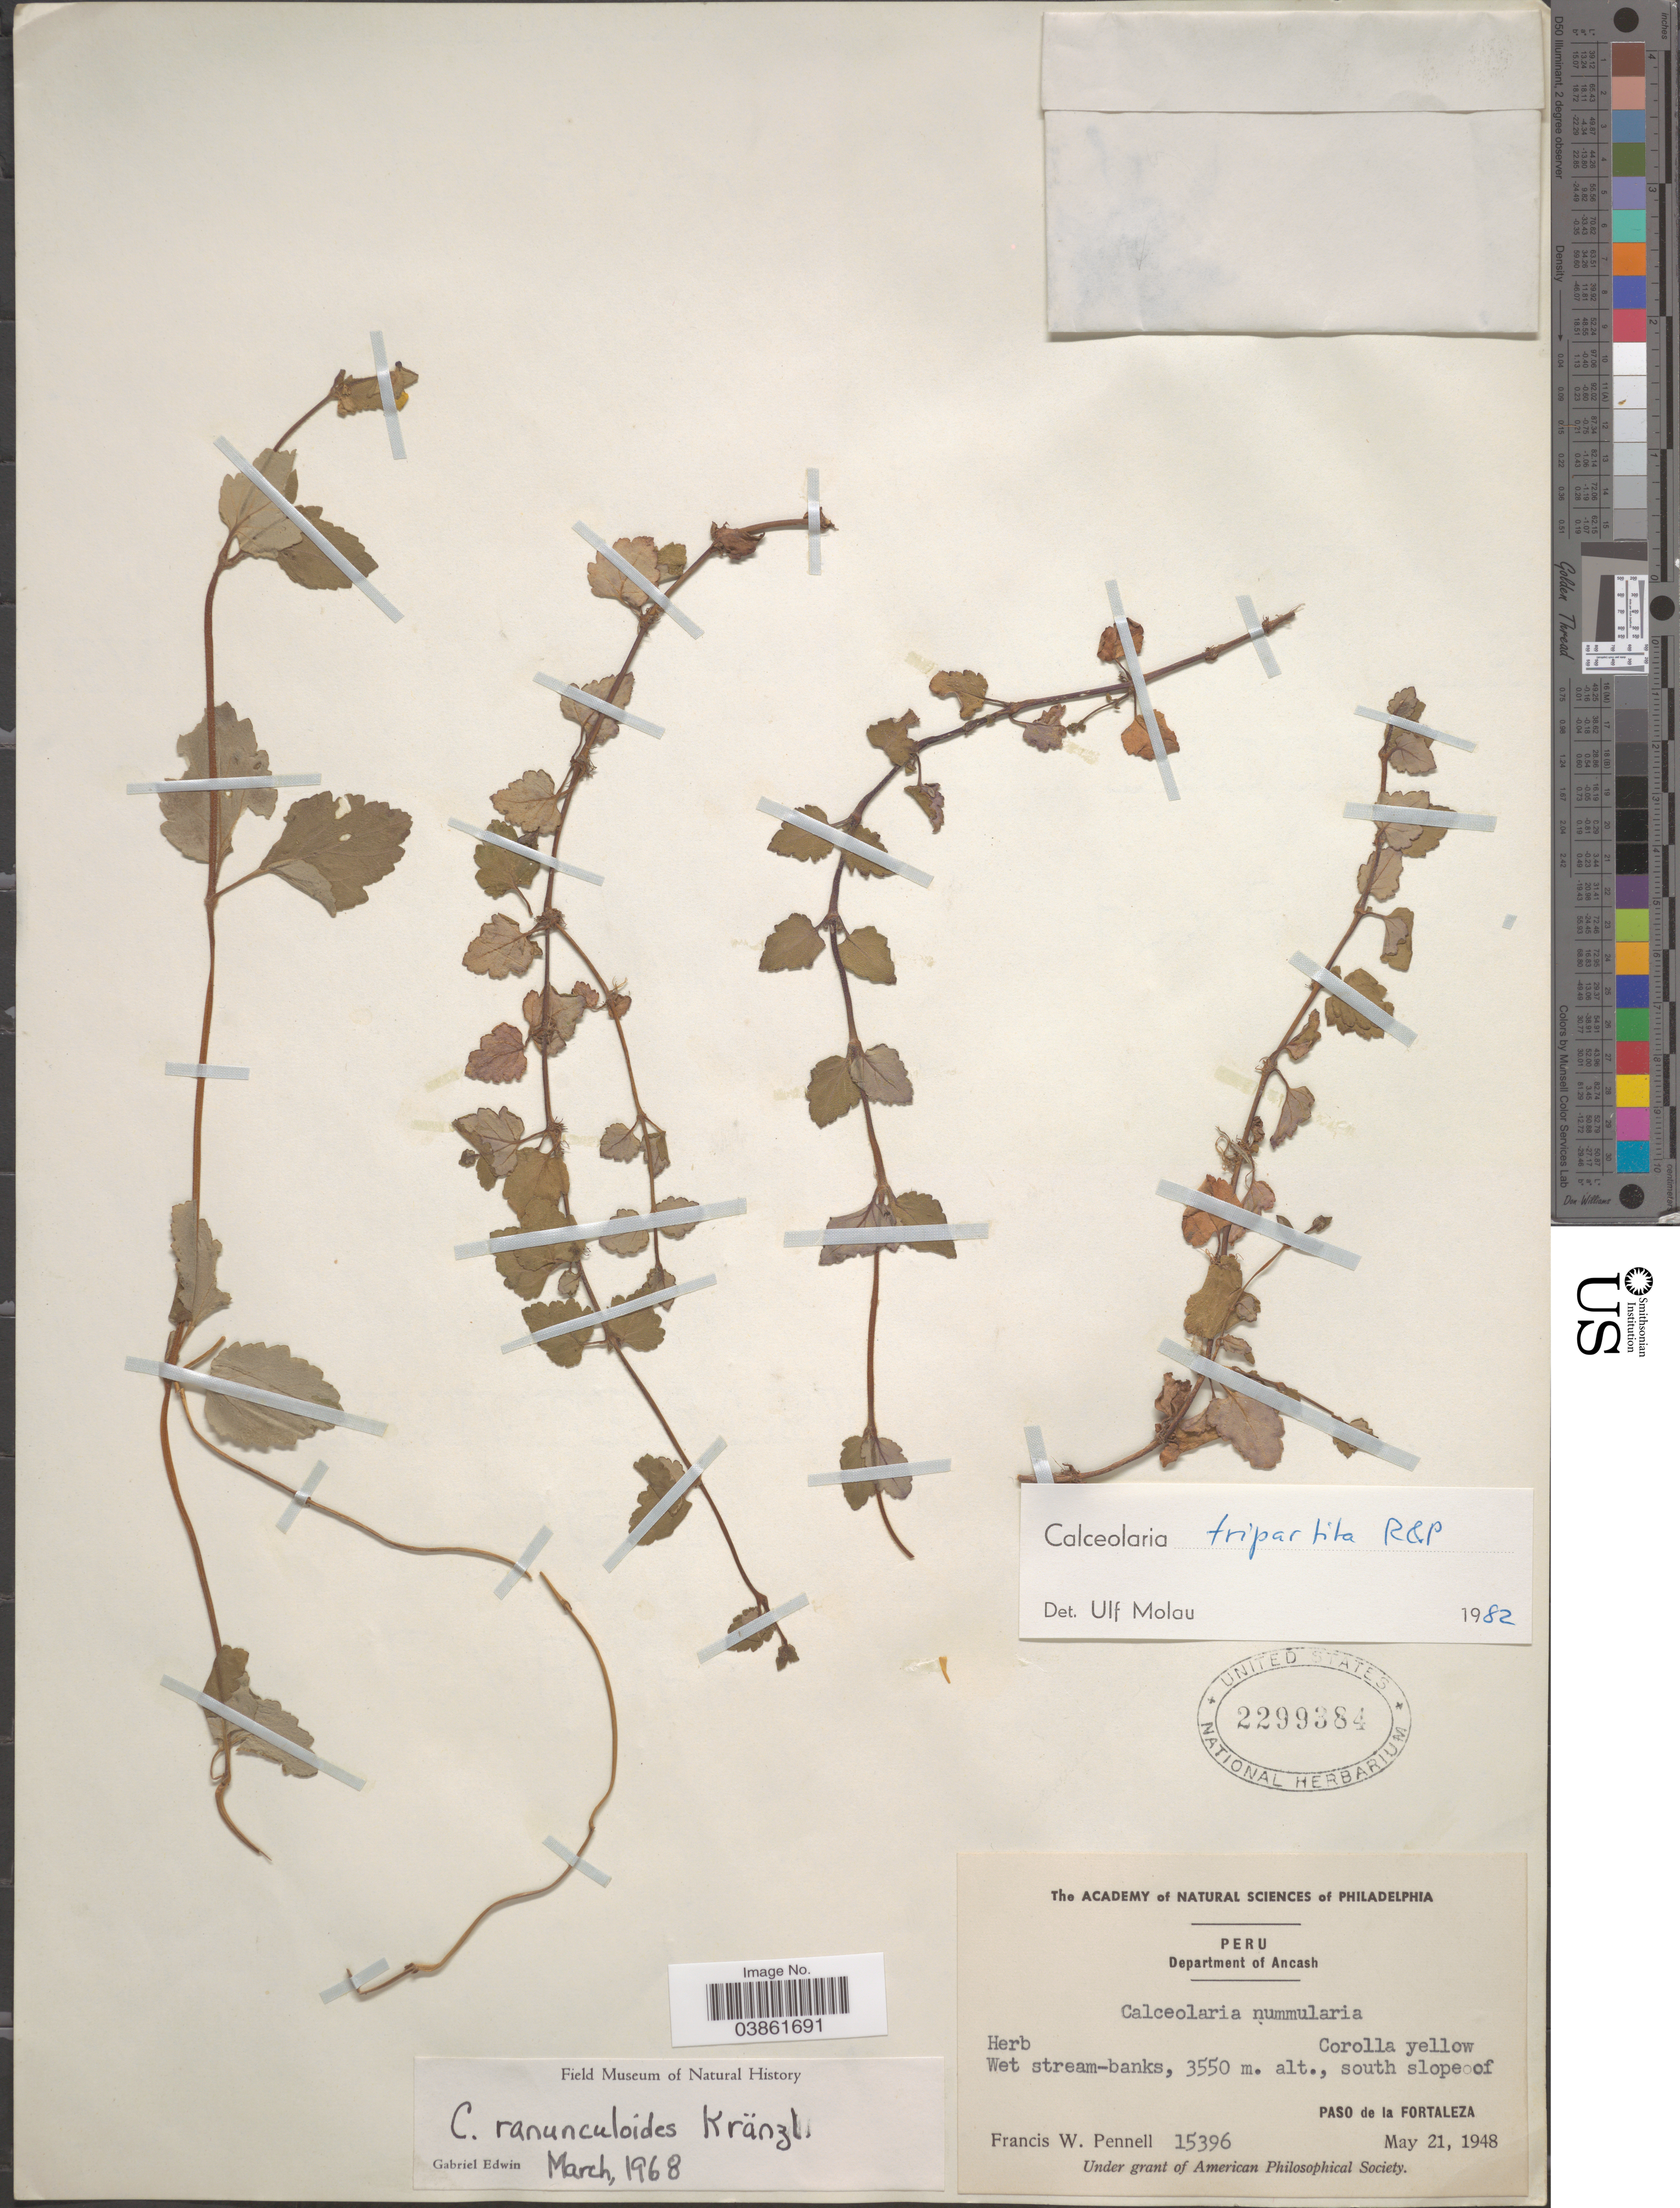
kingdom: Plantae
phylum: Tracheophyta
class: Magnoliopsida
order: Lamiales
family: Calceolariaceae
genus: Calceolaria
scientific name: Calceolaria tripartita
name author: Ruiz & Pav.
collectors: F. W. Pennell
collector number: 15396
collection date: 1948-05-21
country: Peru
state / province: Ancash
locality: Department of Ancash. South slope of Paso de la Fortaleza.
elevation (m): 3550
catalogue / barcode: US 2299384